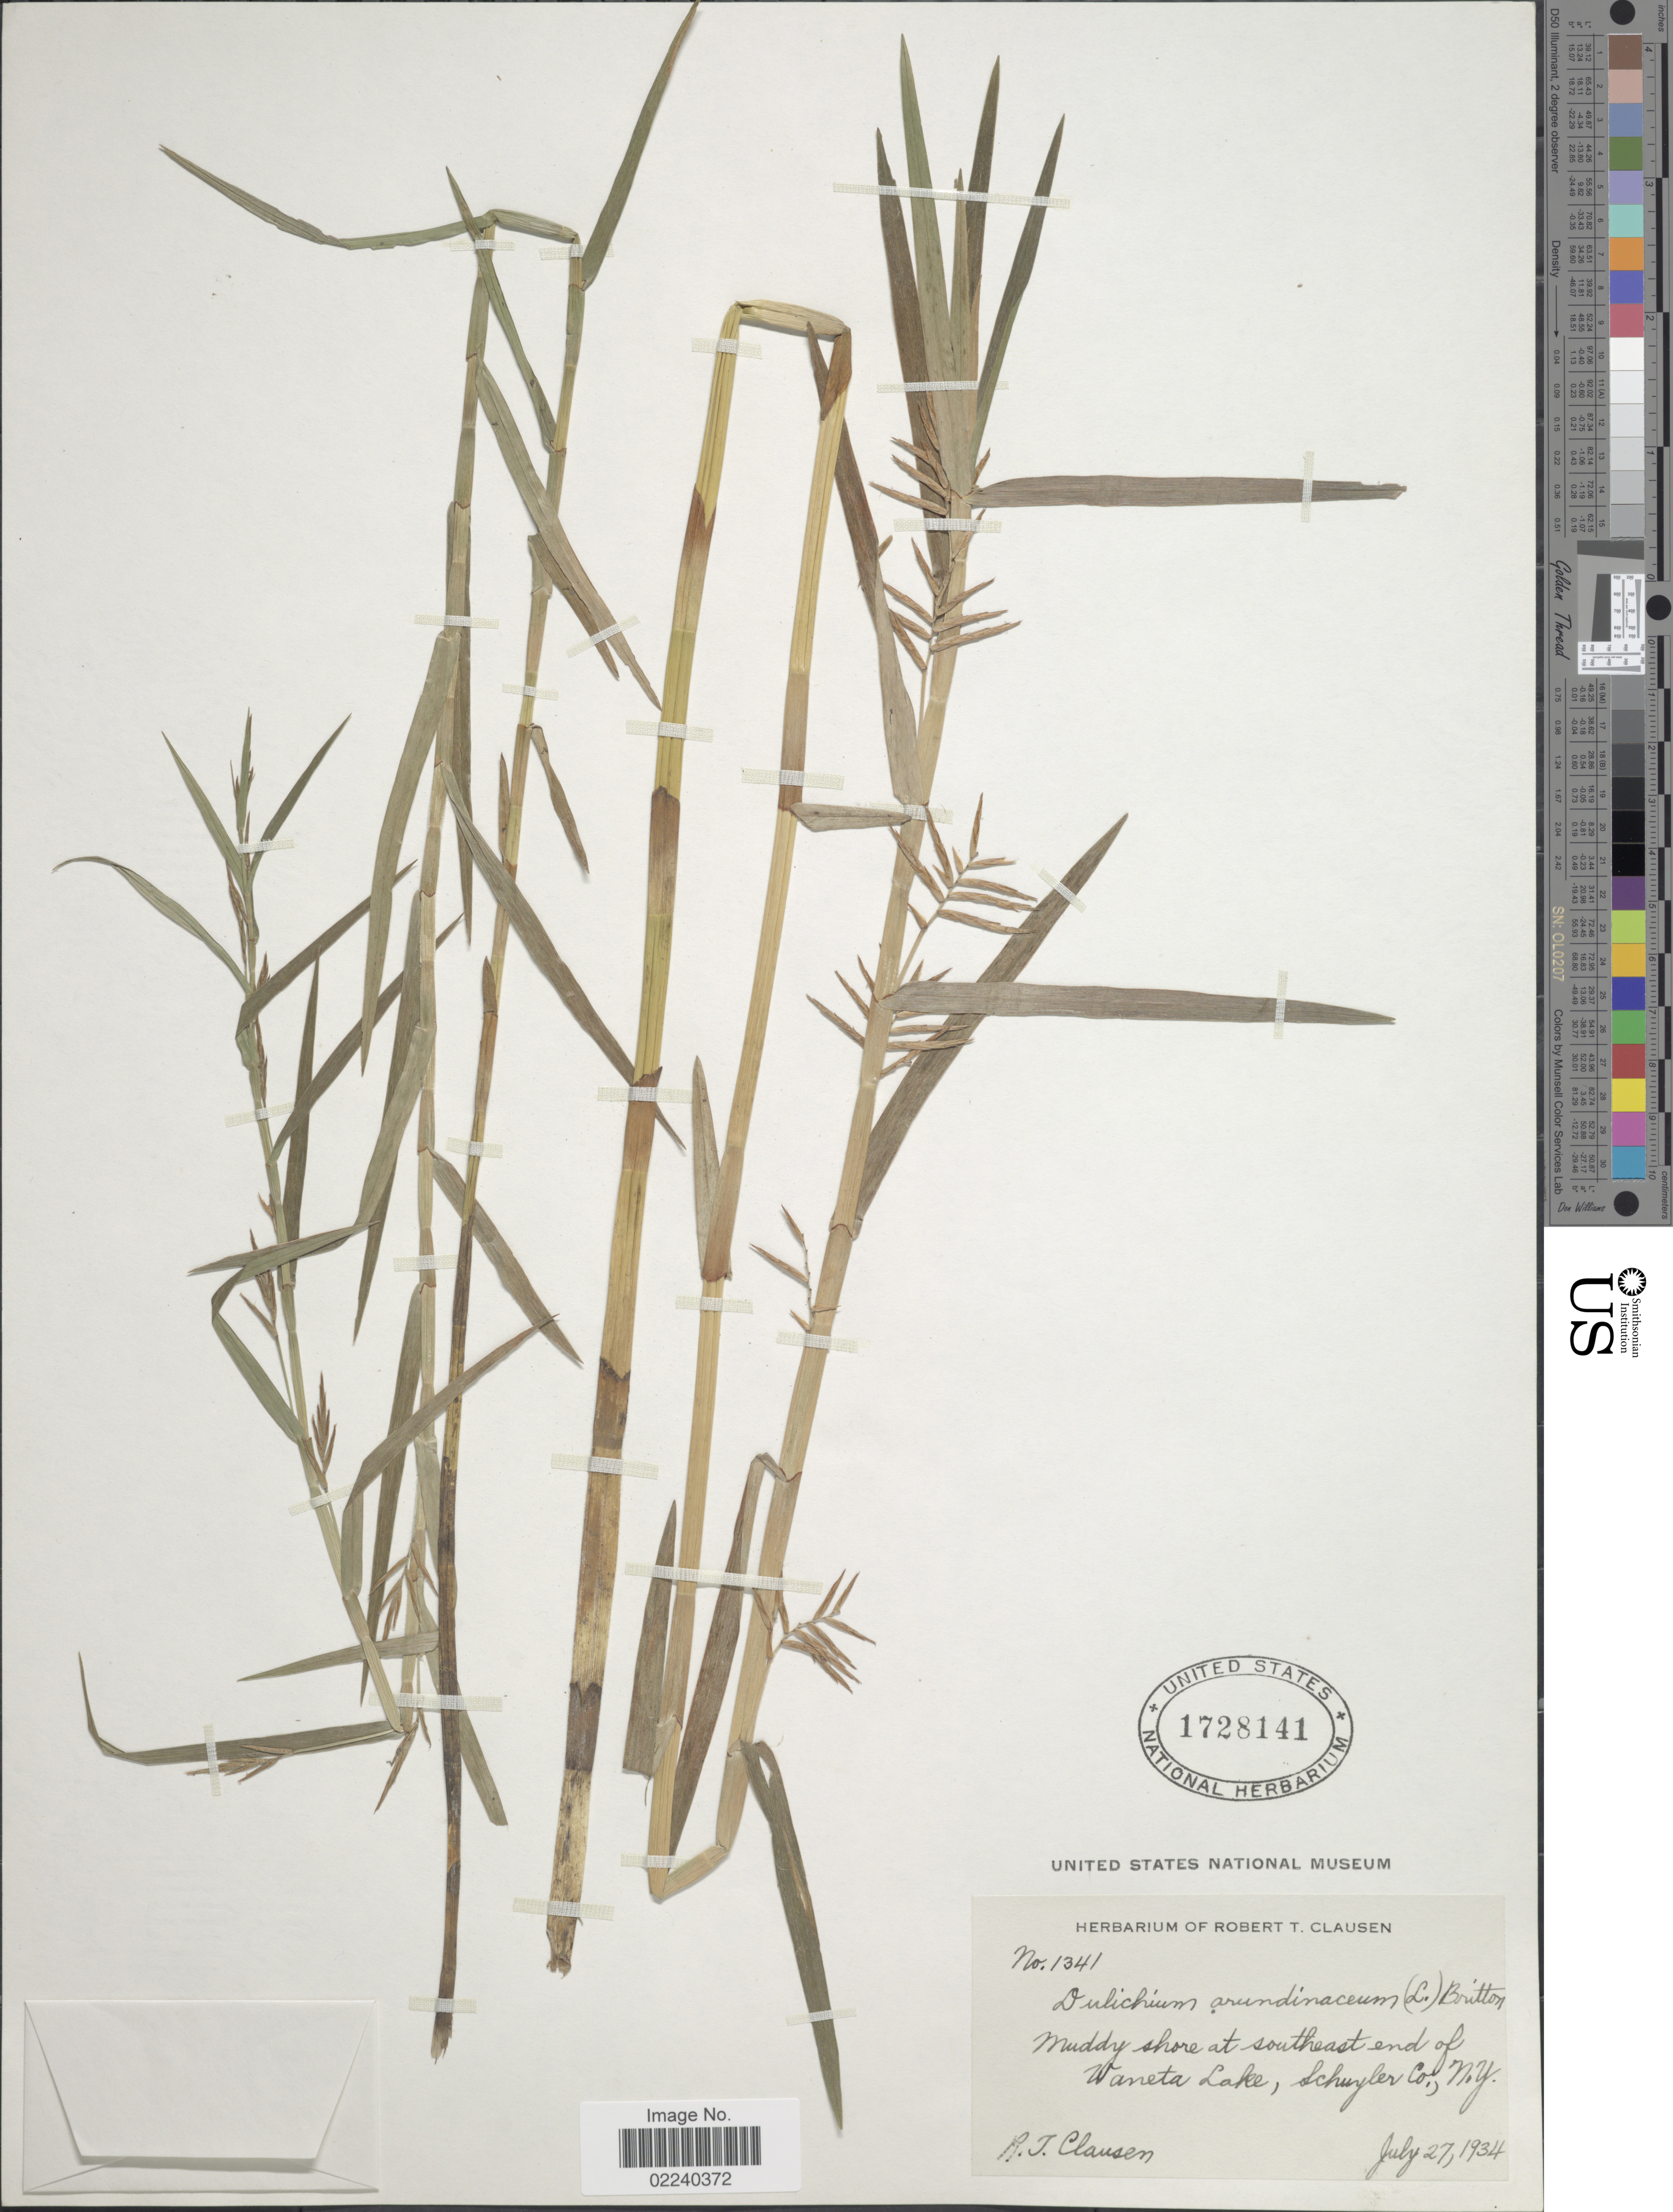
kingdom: Plantae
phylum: Tracheophyta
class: Liliopsida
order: Poales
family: Cyperaceae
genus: Dulichium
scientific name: Dulichium arundinaceum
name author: (L.) Britton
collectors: R. T. Clausen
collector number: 1341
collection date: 1934-07-27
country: United States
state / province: New York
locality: Muddy shore at southeast end of Waneta Lake, Schuyler Co. N.Y.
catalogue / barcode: US 1728141